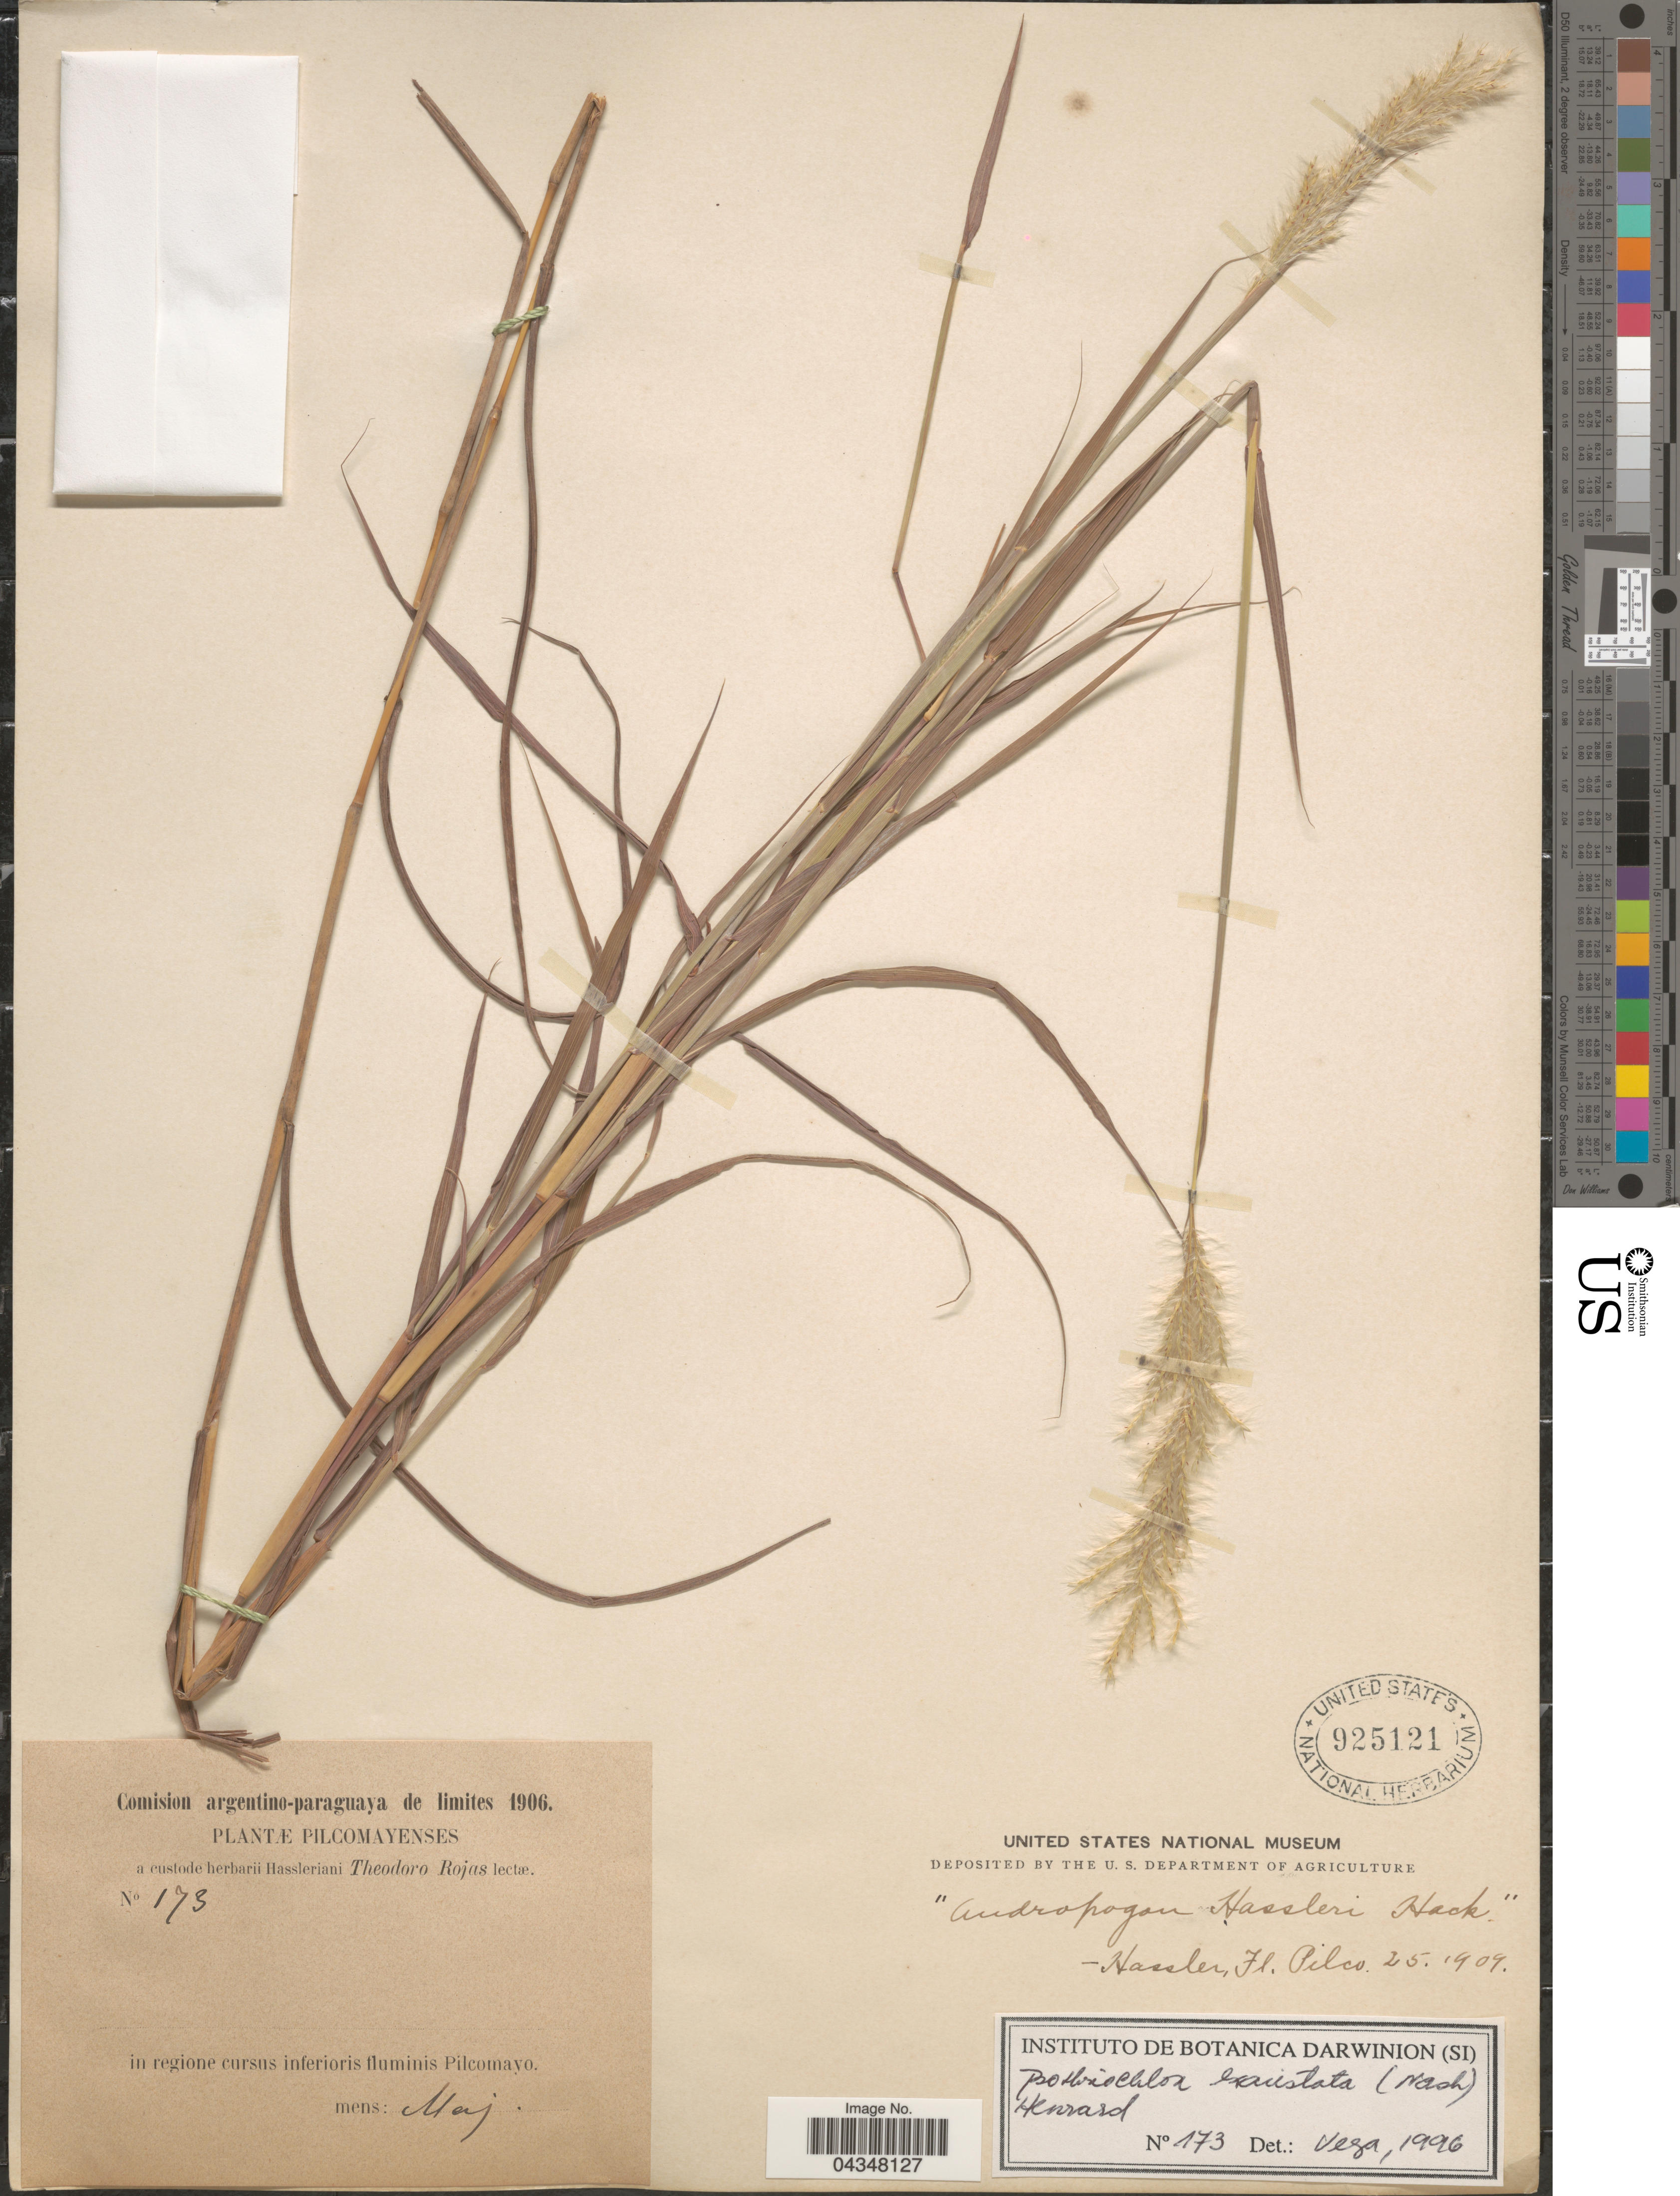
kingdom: Plantae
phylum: Tracheophyta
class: Liliopsida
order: Poales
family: Poaceae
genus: Bothriochloa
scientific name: Bothriochloa exaristata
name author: (Nash) Henr.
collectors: T. Rojas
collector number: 173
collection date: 1906-05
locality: Comision argentino-paraguaya de limites 1906. In regione cursus inferioris fluminis Pilcomayo.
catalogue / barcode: US 925121